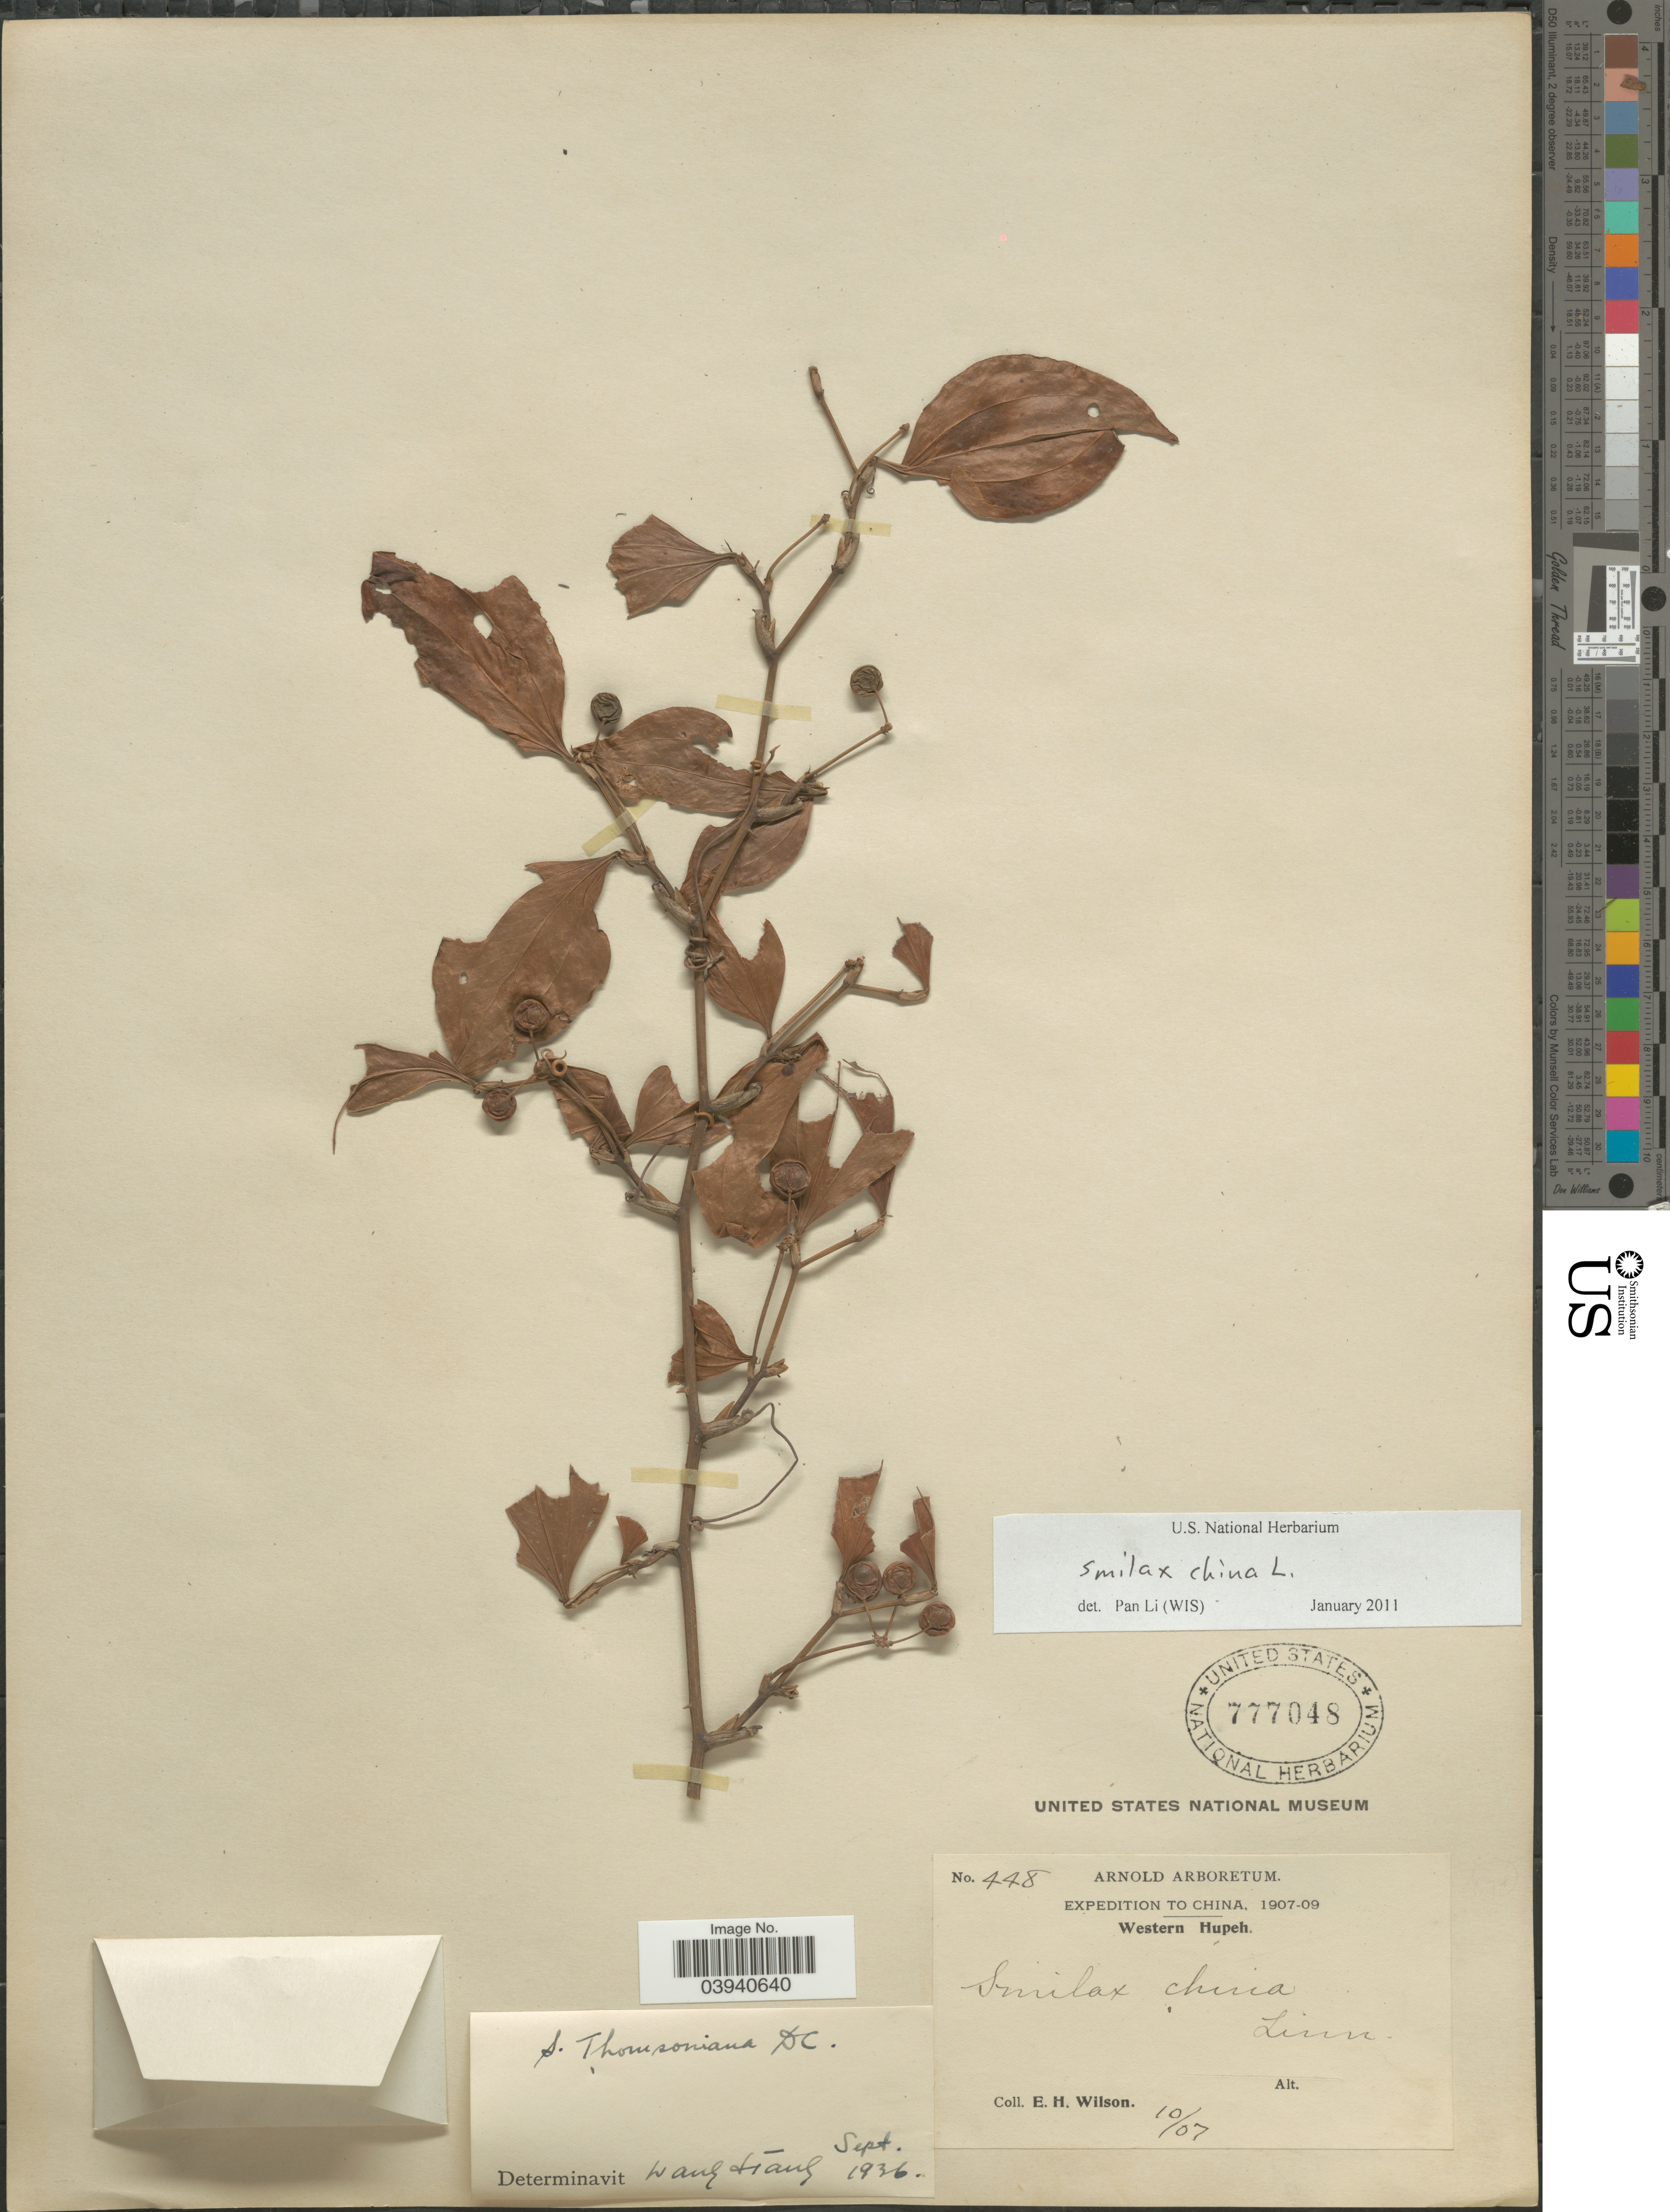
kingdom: Plantae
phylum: Tracheophyta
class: Liliopsida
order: Liliales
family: Smilacaceae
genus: Smilax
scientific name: Smilax china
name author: L.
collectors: E. Wilson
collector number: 448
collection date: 1907-10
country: China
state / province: Hubei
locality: Western Hupeh.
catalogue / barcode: US 777048